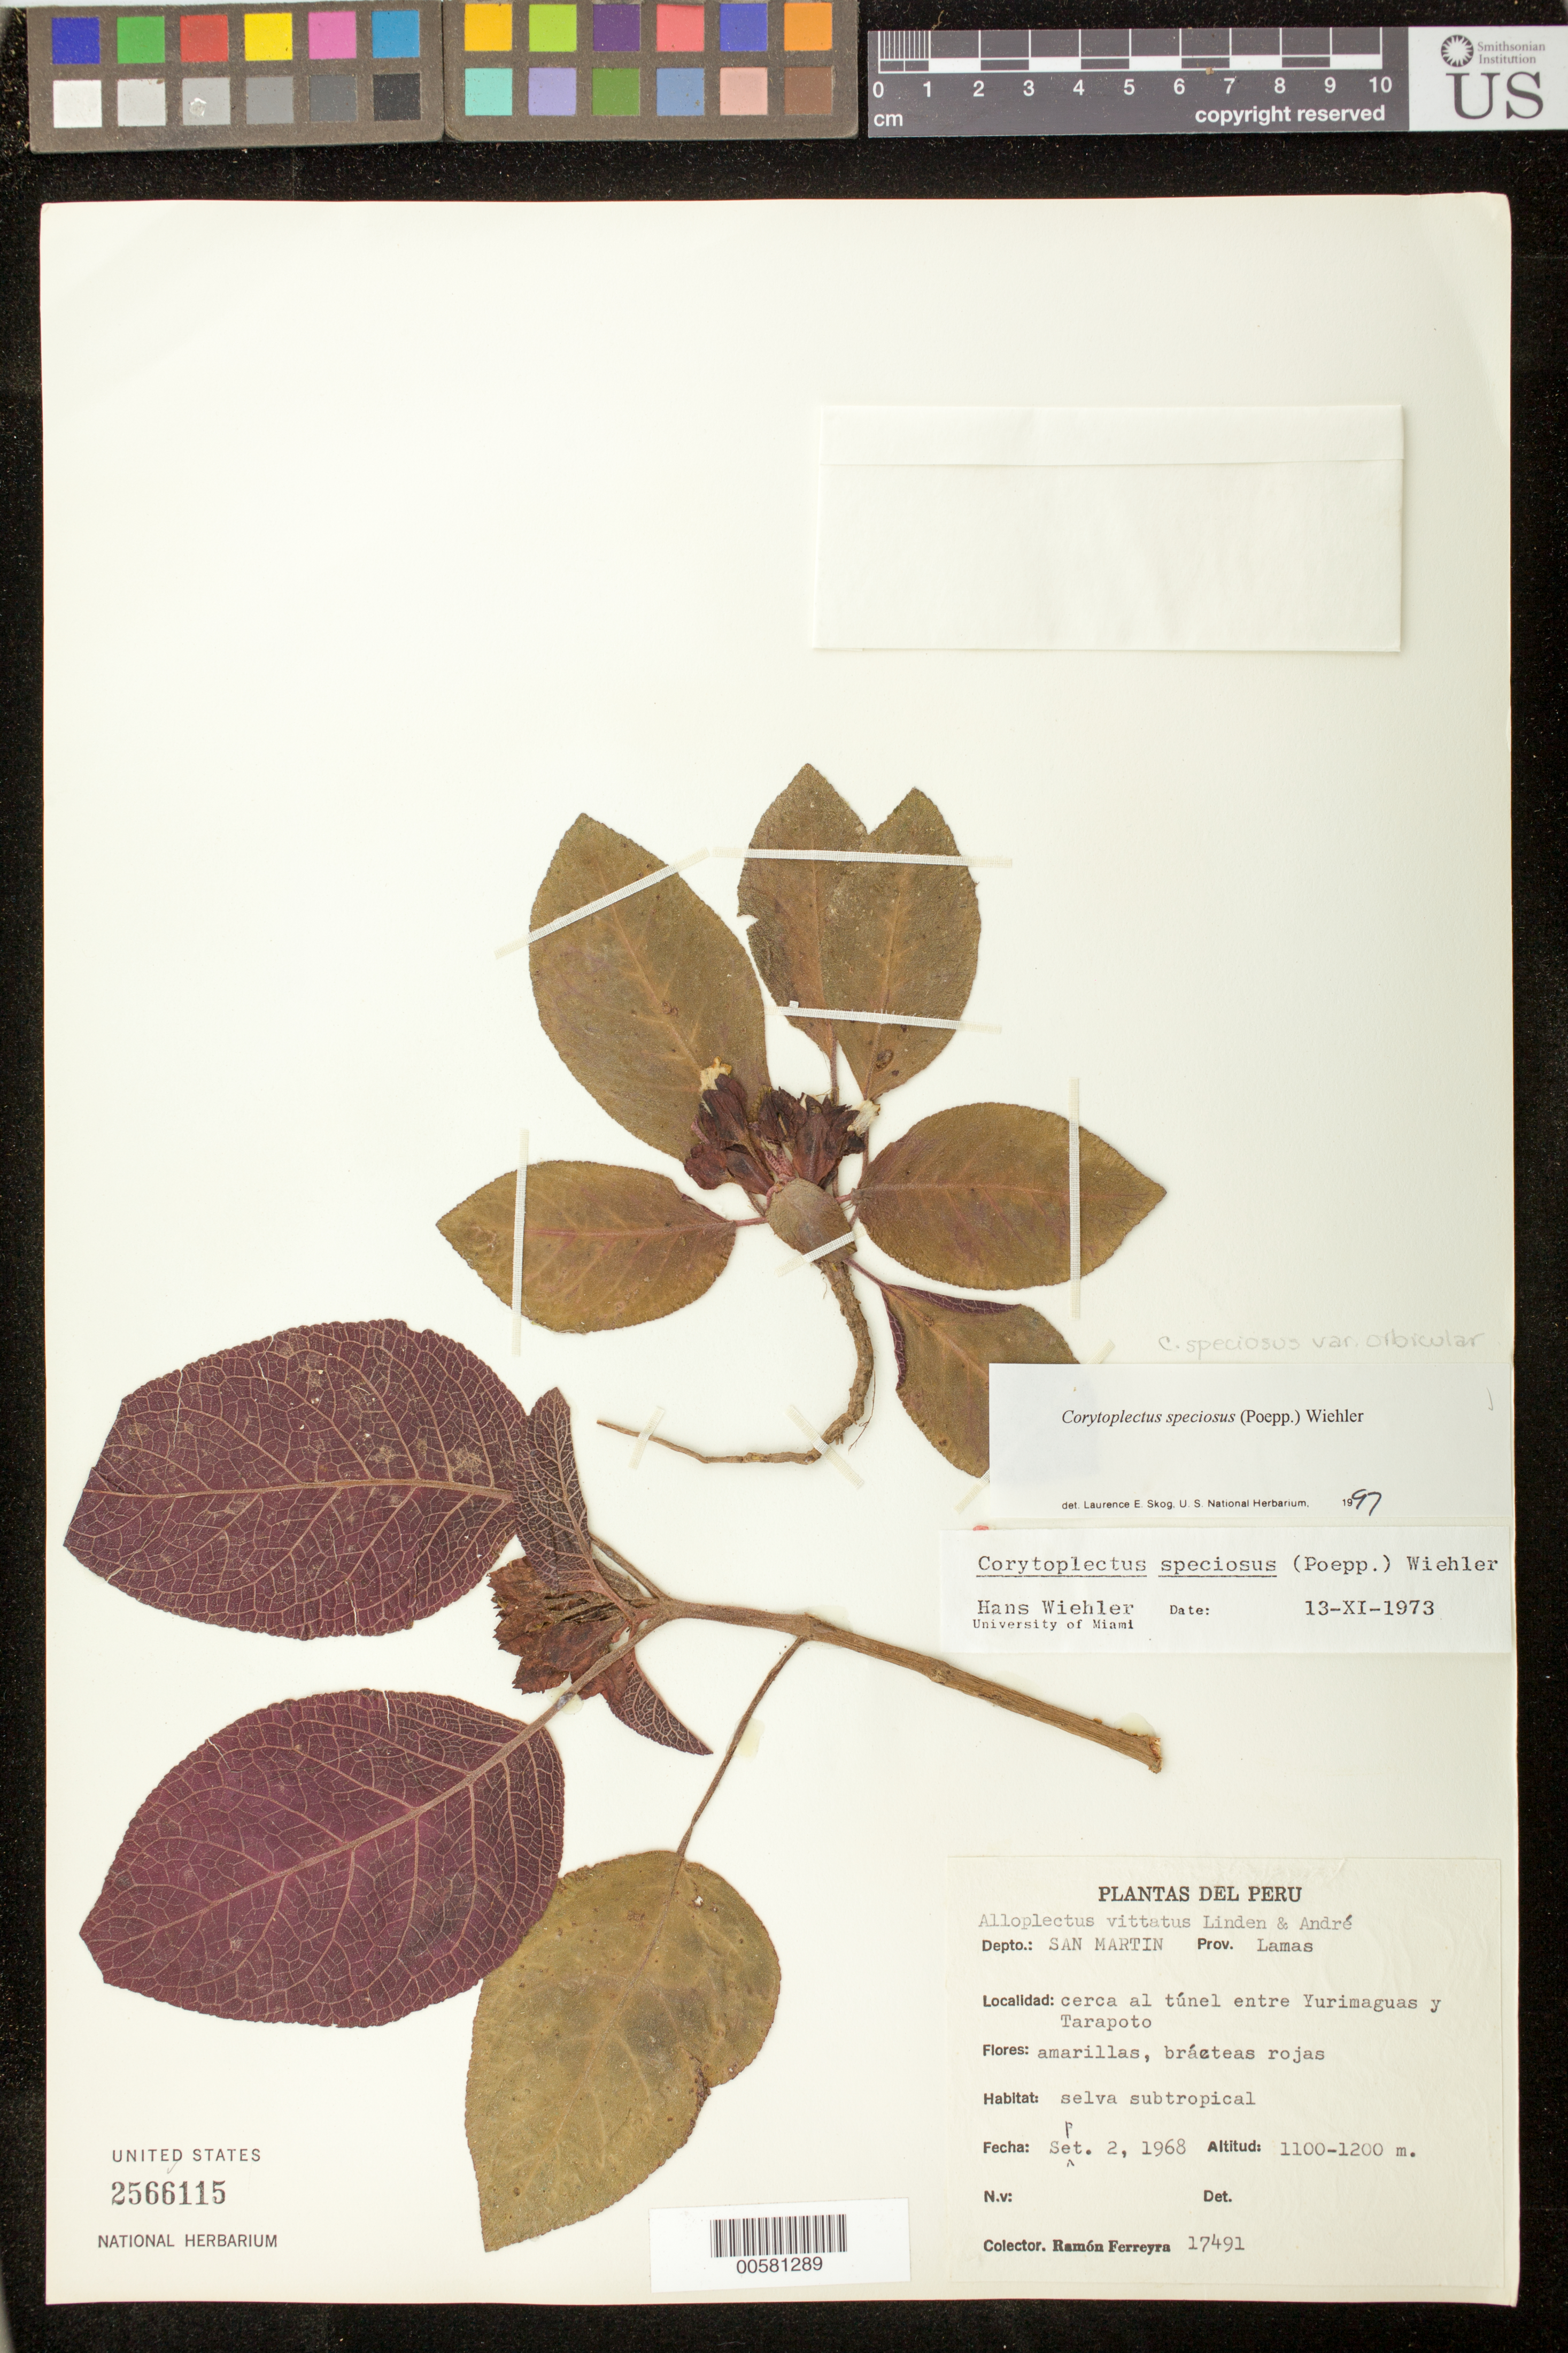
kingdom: Plantae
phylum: Tracheophyta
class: Magnoliopsida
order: Lamiales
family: Gesneriaceae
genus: Corytoplectus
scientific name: Corytoplectus speciosus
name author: (Poepp.) Wiehler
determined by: Skog, Laurence E.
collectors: R. A. Ferreyra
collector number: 17491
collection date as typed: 02 Sep 1968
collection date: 1968-09-02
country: Peru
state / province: San Martín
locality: Prov. Lamas; cerca al túnel entre Yurimaguas y Tarapoto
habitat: Selva subtropical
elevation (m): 1100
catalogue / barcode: US 2566115